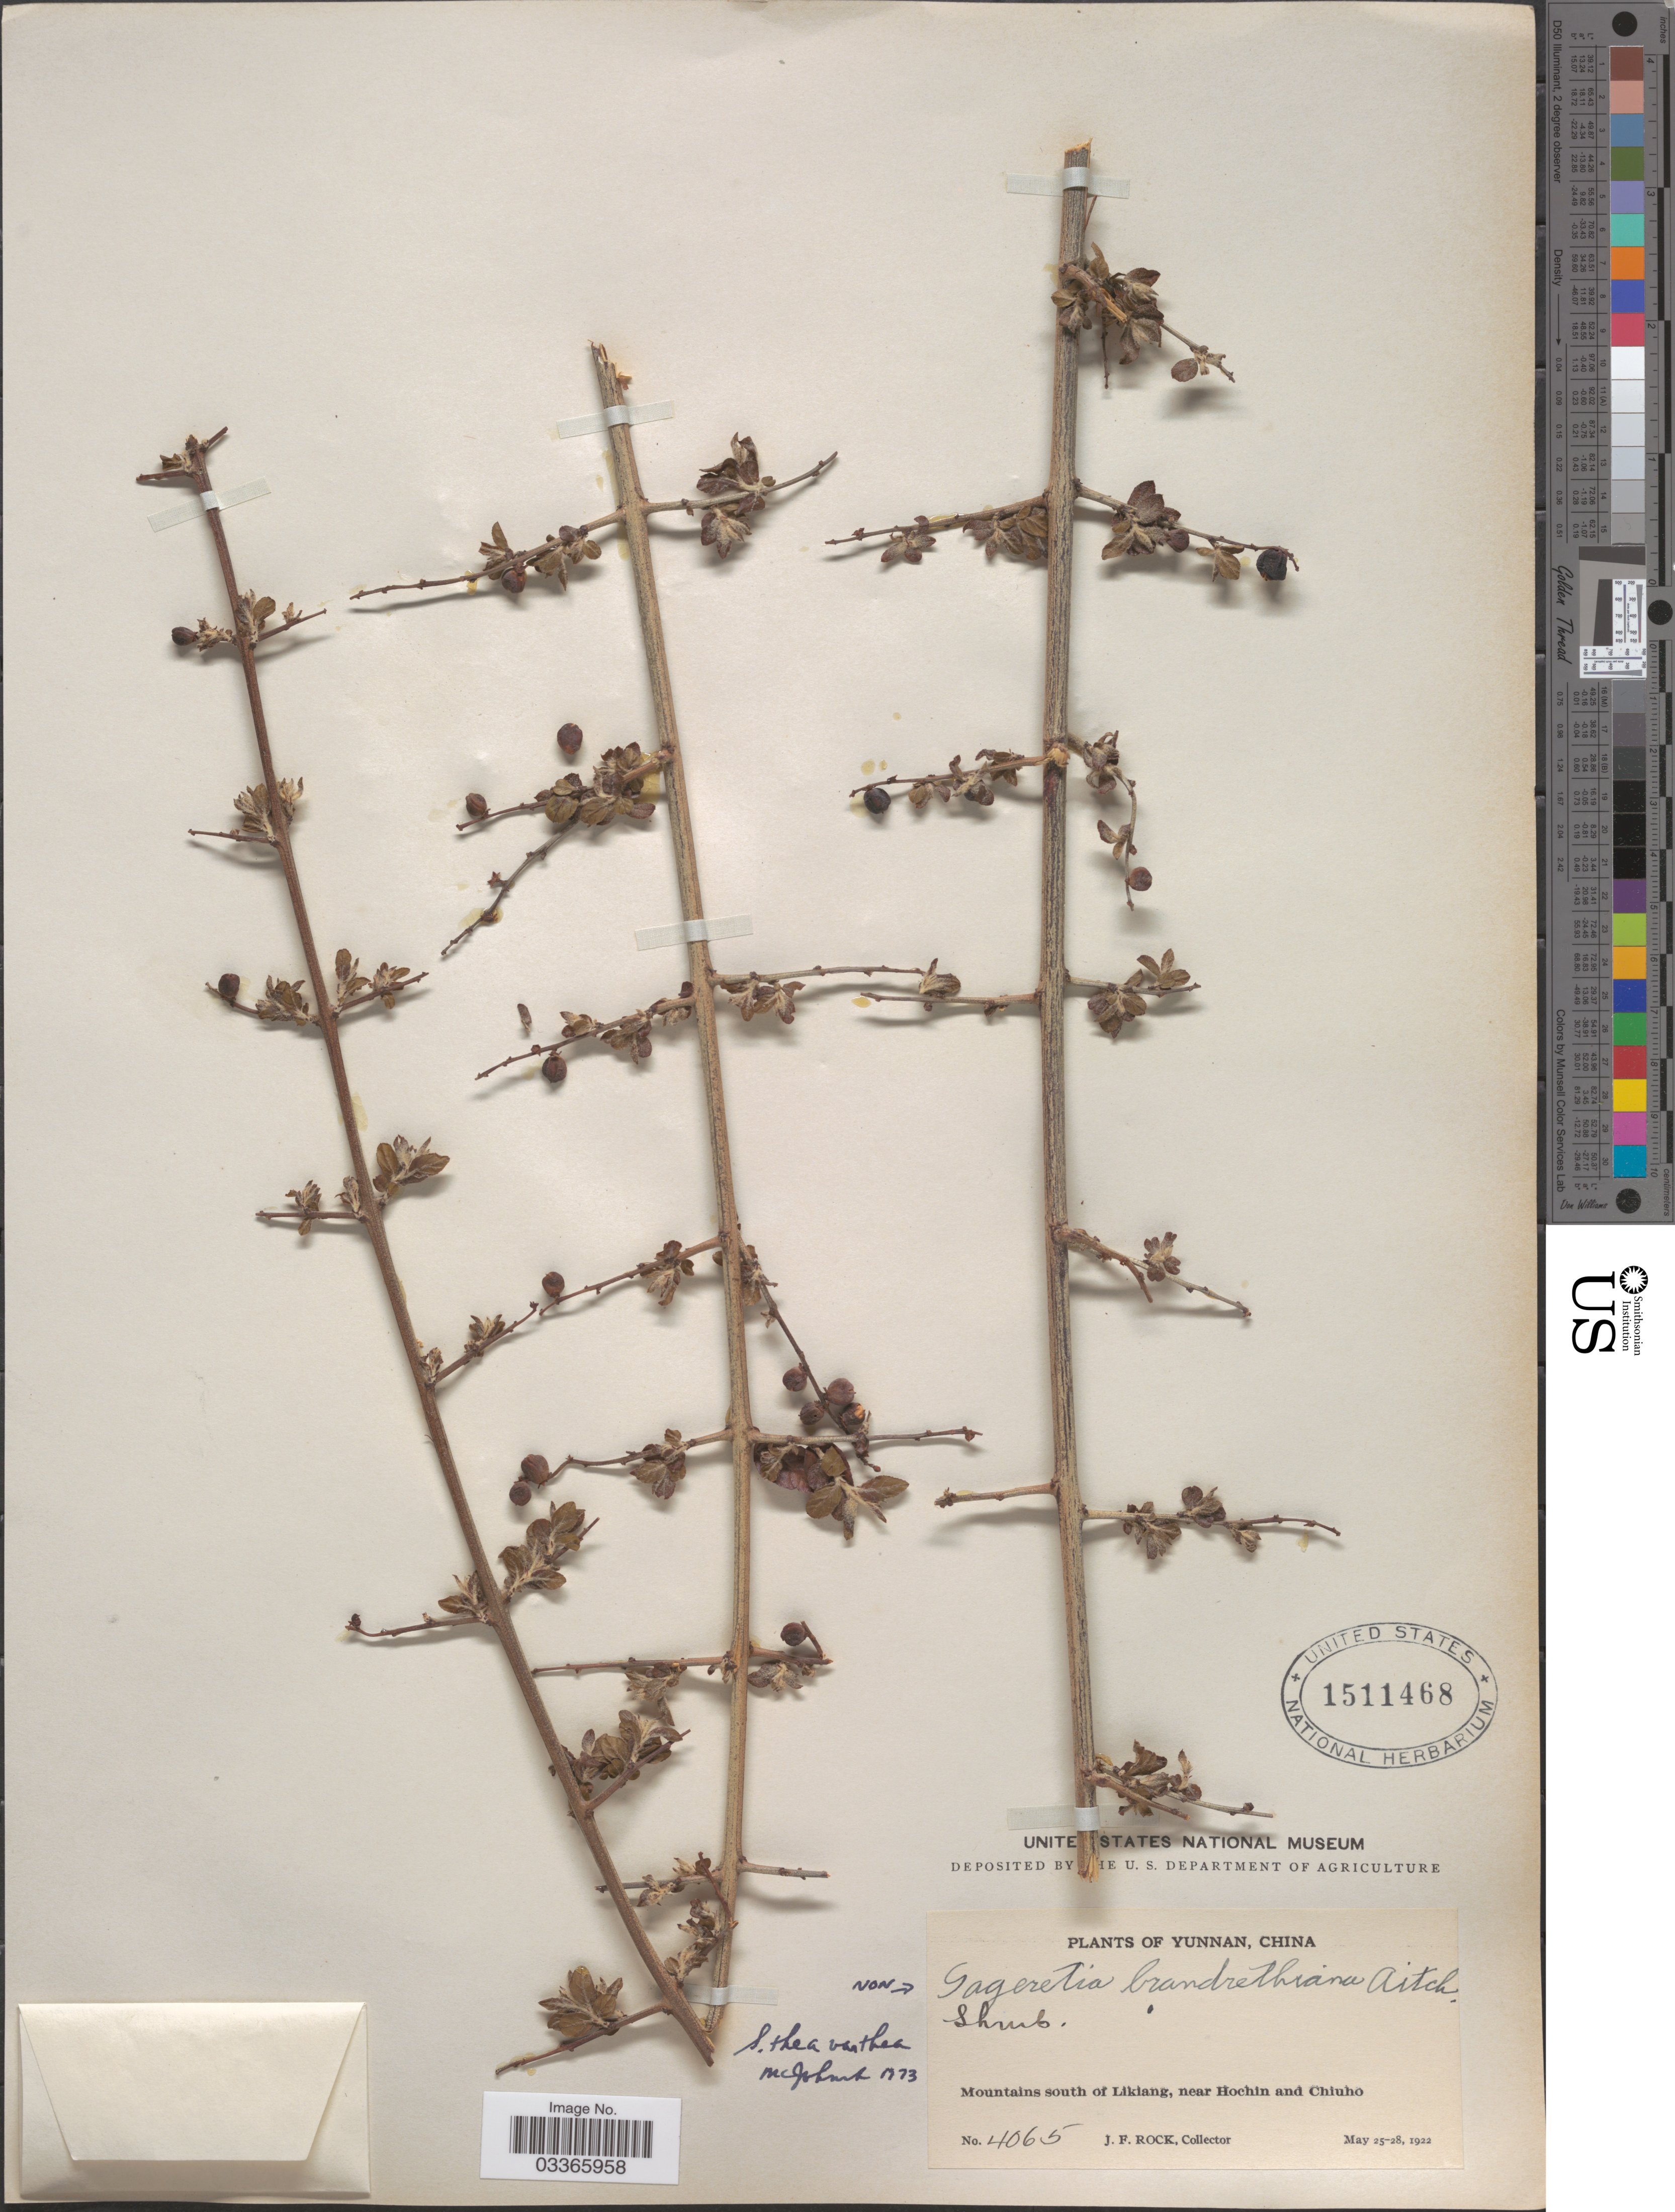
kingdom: Plantae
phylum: Tracheophyta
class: Magnoliopsida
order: Rosales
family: Rhamnaceae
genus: Sageretia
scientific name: Sageretia thea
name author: (Osbeck) M.C. Johnst.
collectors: J. Rock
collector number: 4065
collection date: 1922-05-25/1922-05-28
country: China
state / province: Yunnan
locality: Mountains south of Likiang, near Hochin and Chiuho.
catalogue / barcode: US 1511468